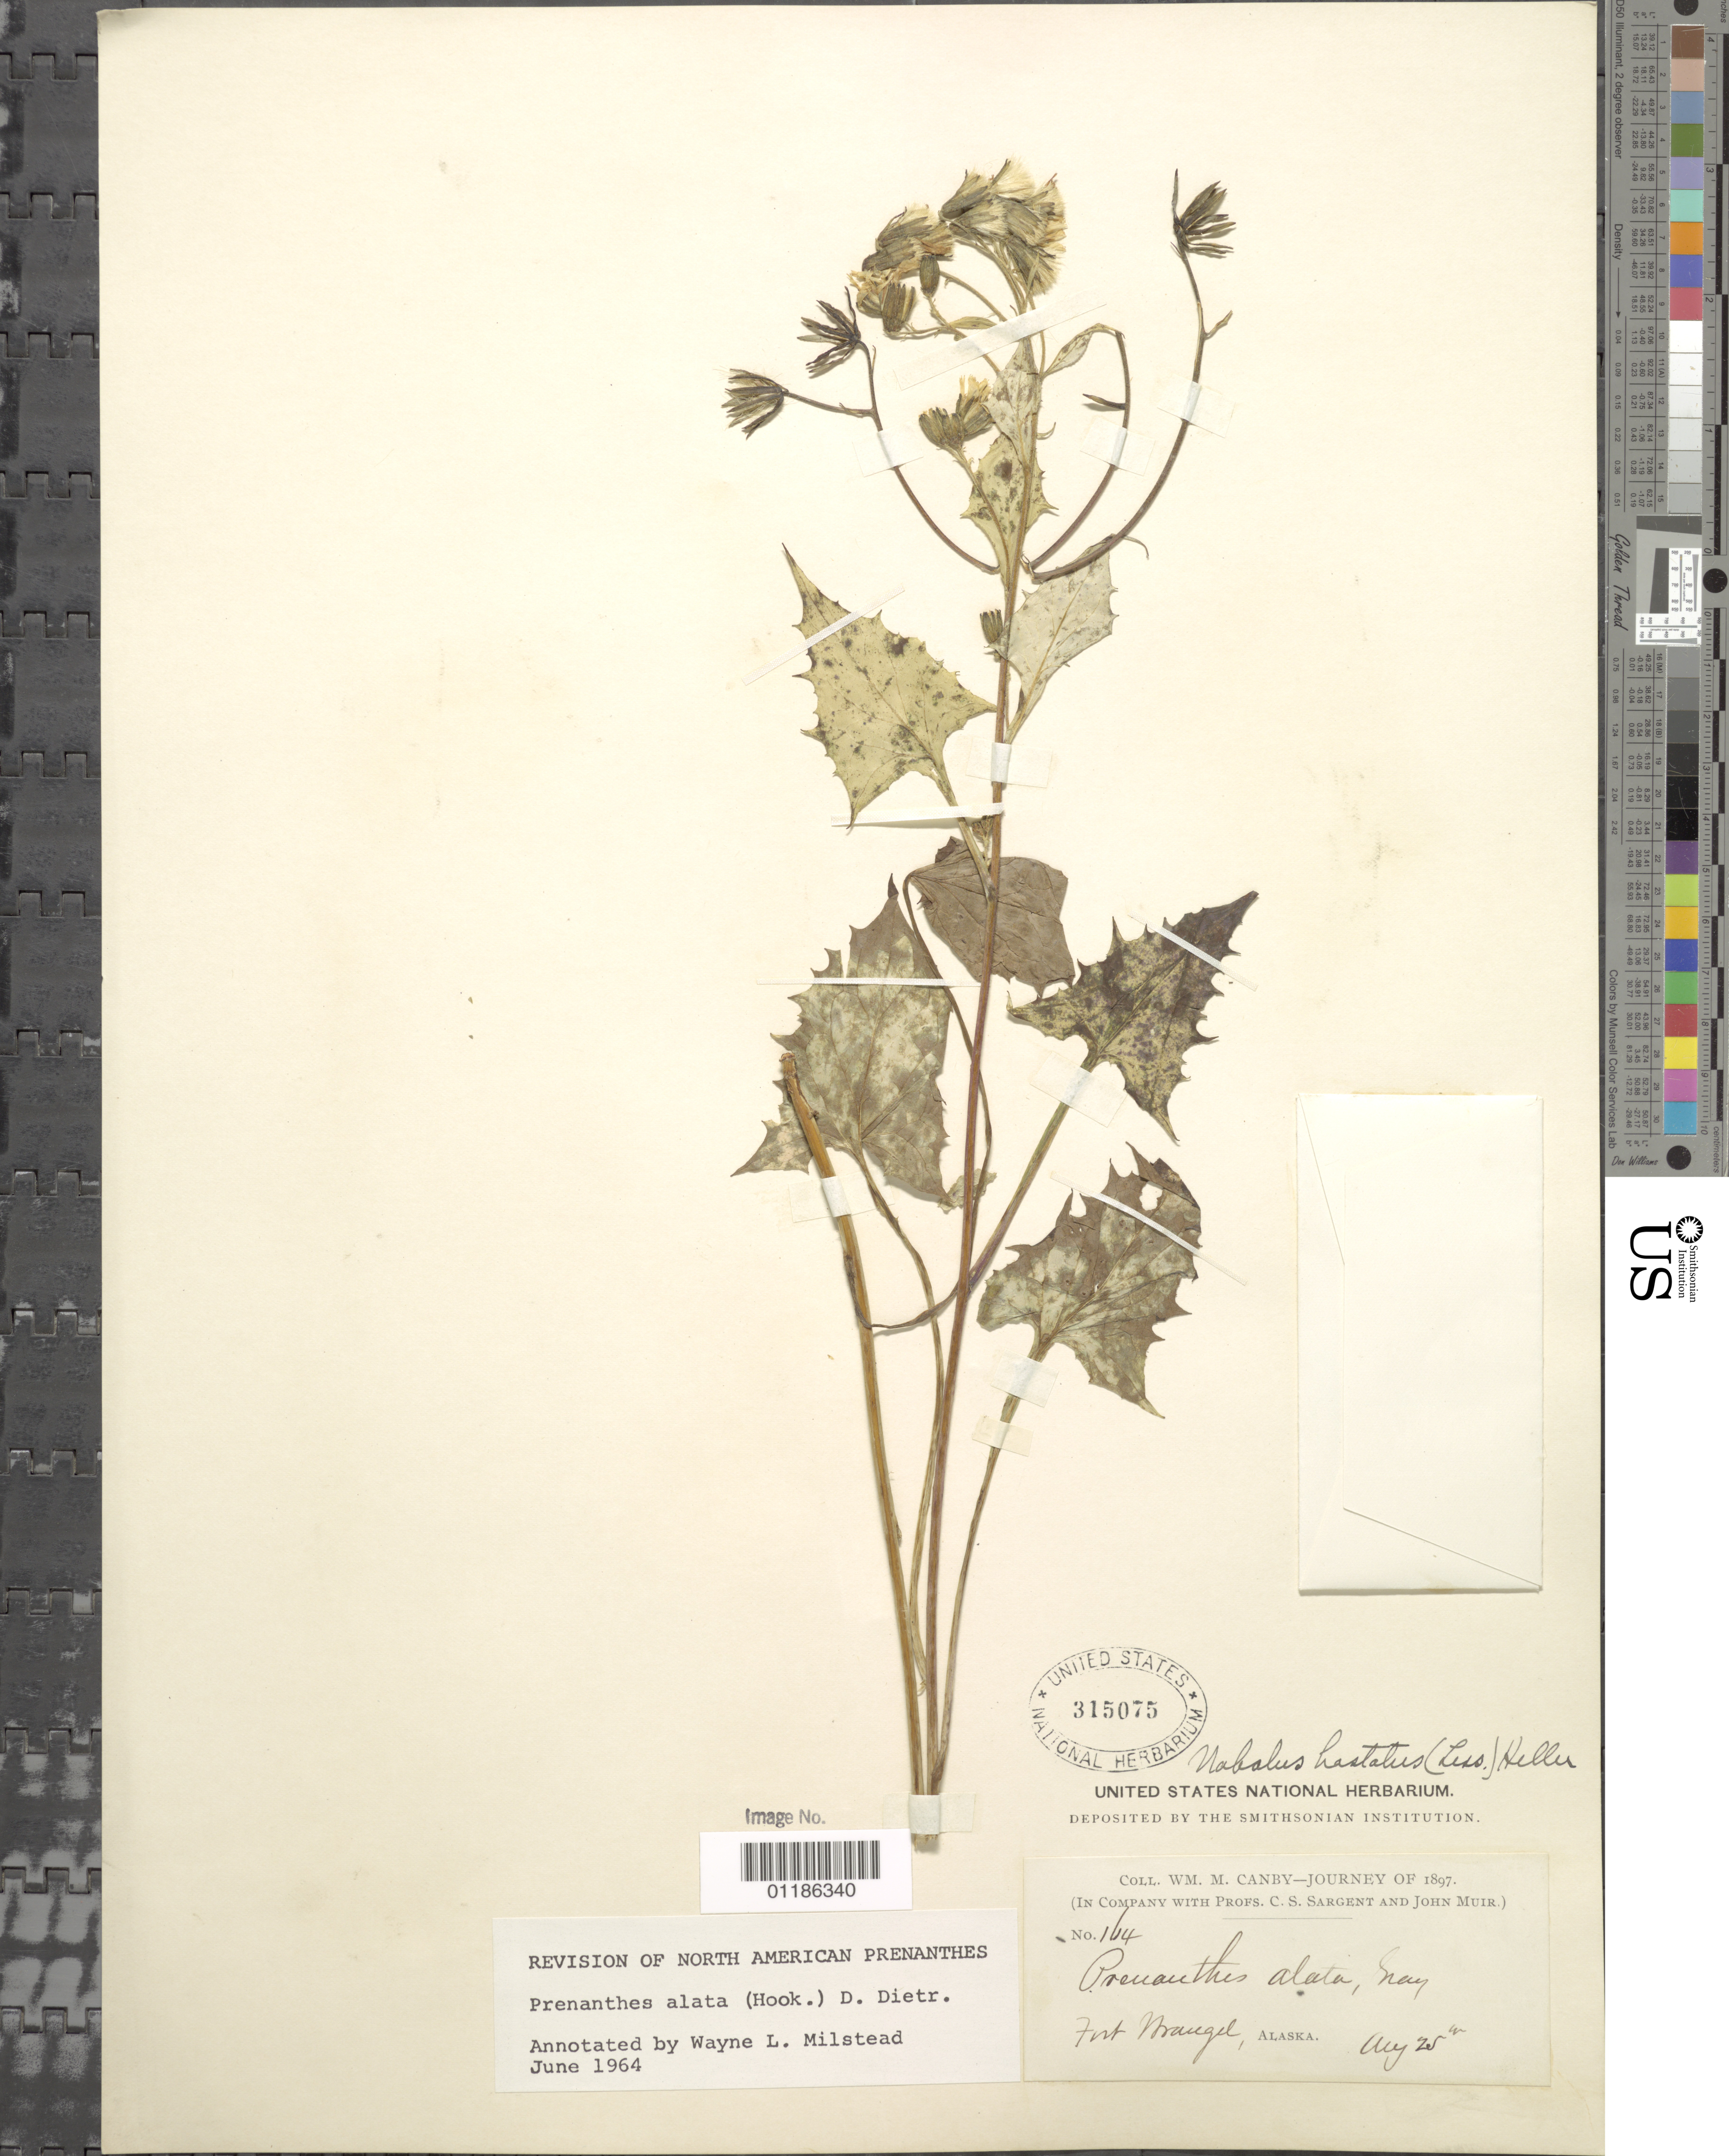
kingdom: Plantae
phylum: Tracheophyta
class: Magnoliopsida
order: Asterales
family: Asteraceae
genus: Nabalus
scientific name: Nabalus alatus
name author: Hook.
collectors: W. M. Canby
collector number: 164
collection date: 1897-08-25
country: United States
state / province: Alaska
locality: Fort Wrangell.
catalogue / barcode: US 315075